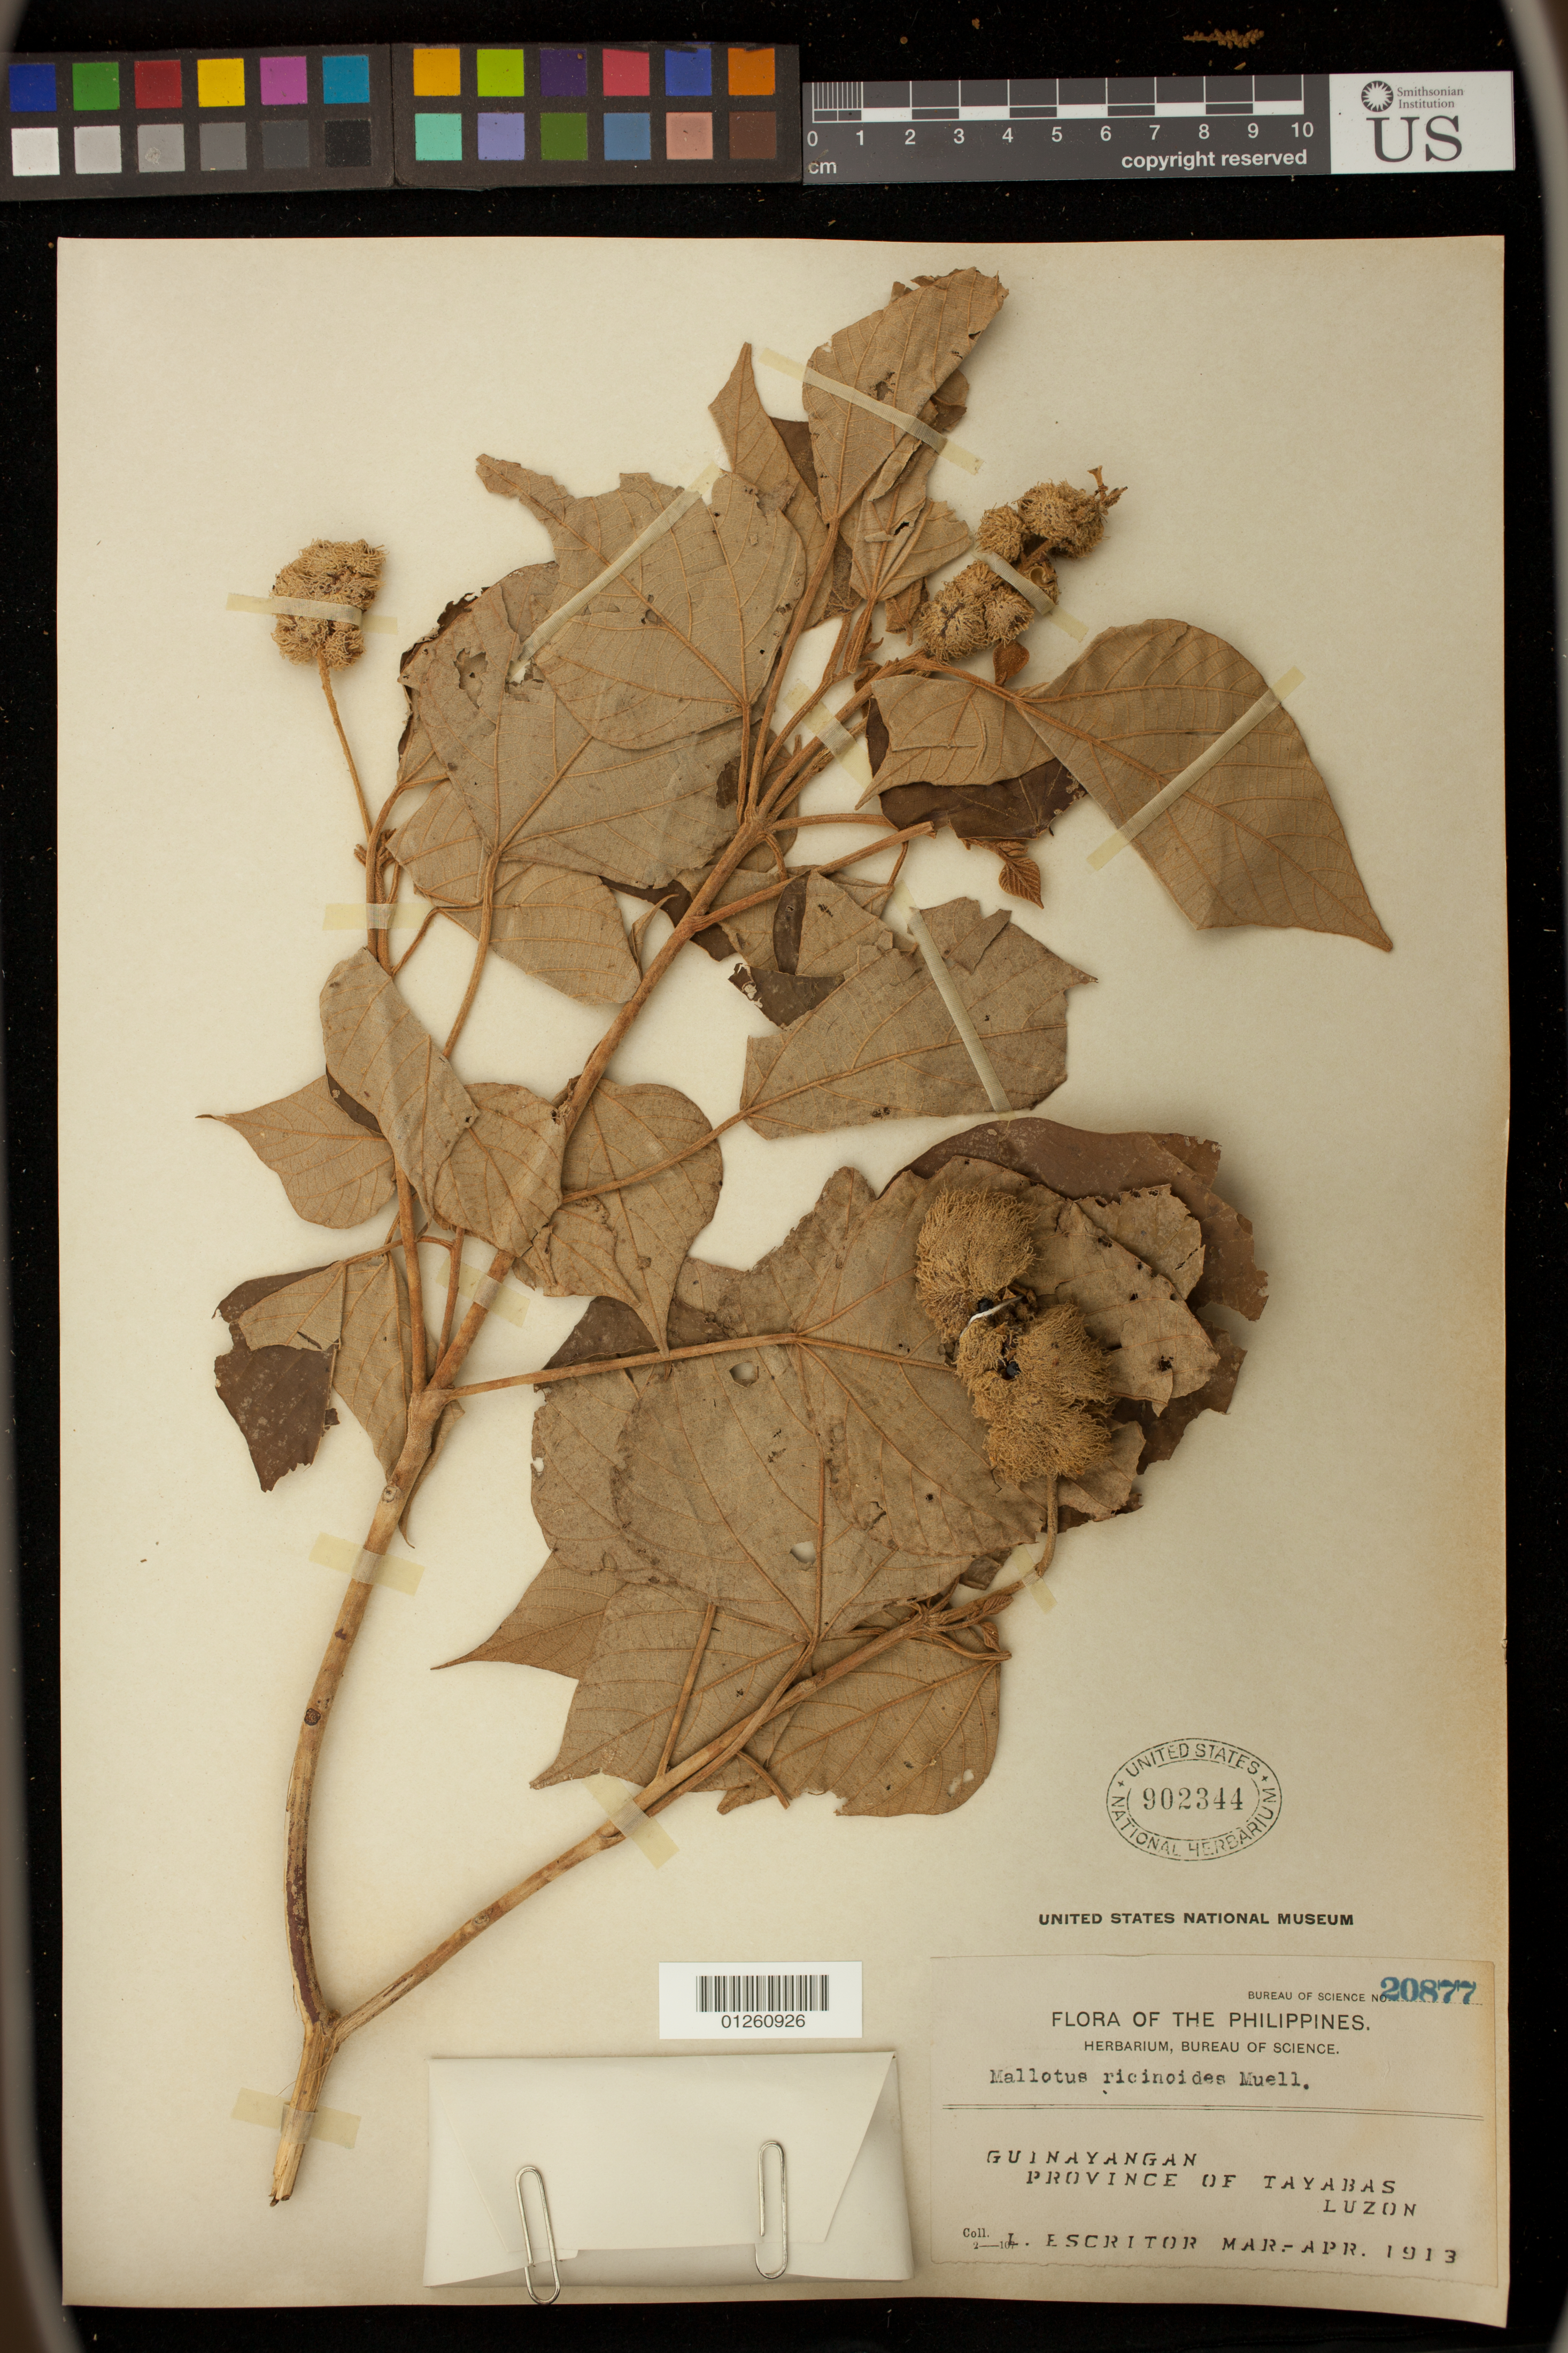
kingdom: Plantae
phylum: Tracheophyta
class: Magnoliopsida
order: Malpighiales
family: Euphorbiaceae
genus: Mallotus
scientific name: Mallotus ricinoides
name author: (Pers.) Müll. Arg.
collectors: L. Escritor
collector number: Bur. Sci. 20877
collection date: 1913-03/1913-04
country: Philippines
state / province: Calabarzon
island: Luzon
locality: Guinayangan, Province of Tayabas, Luzon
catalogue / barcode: US 902344